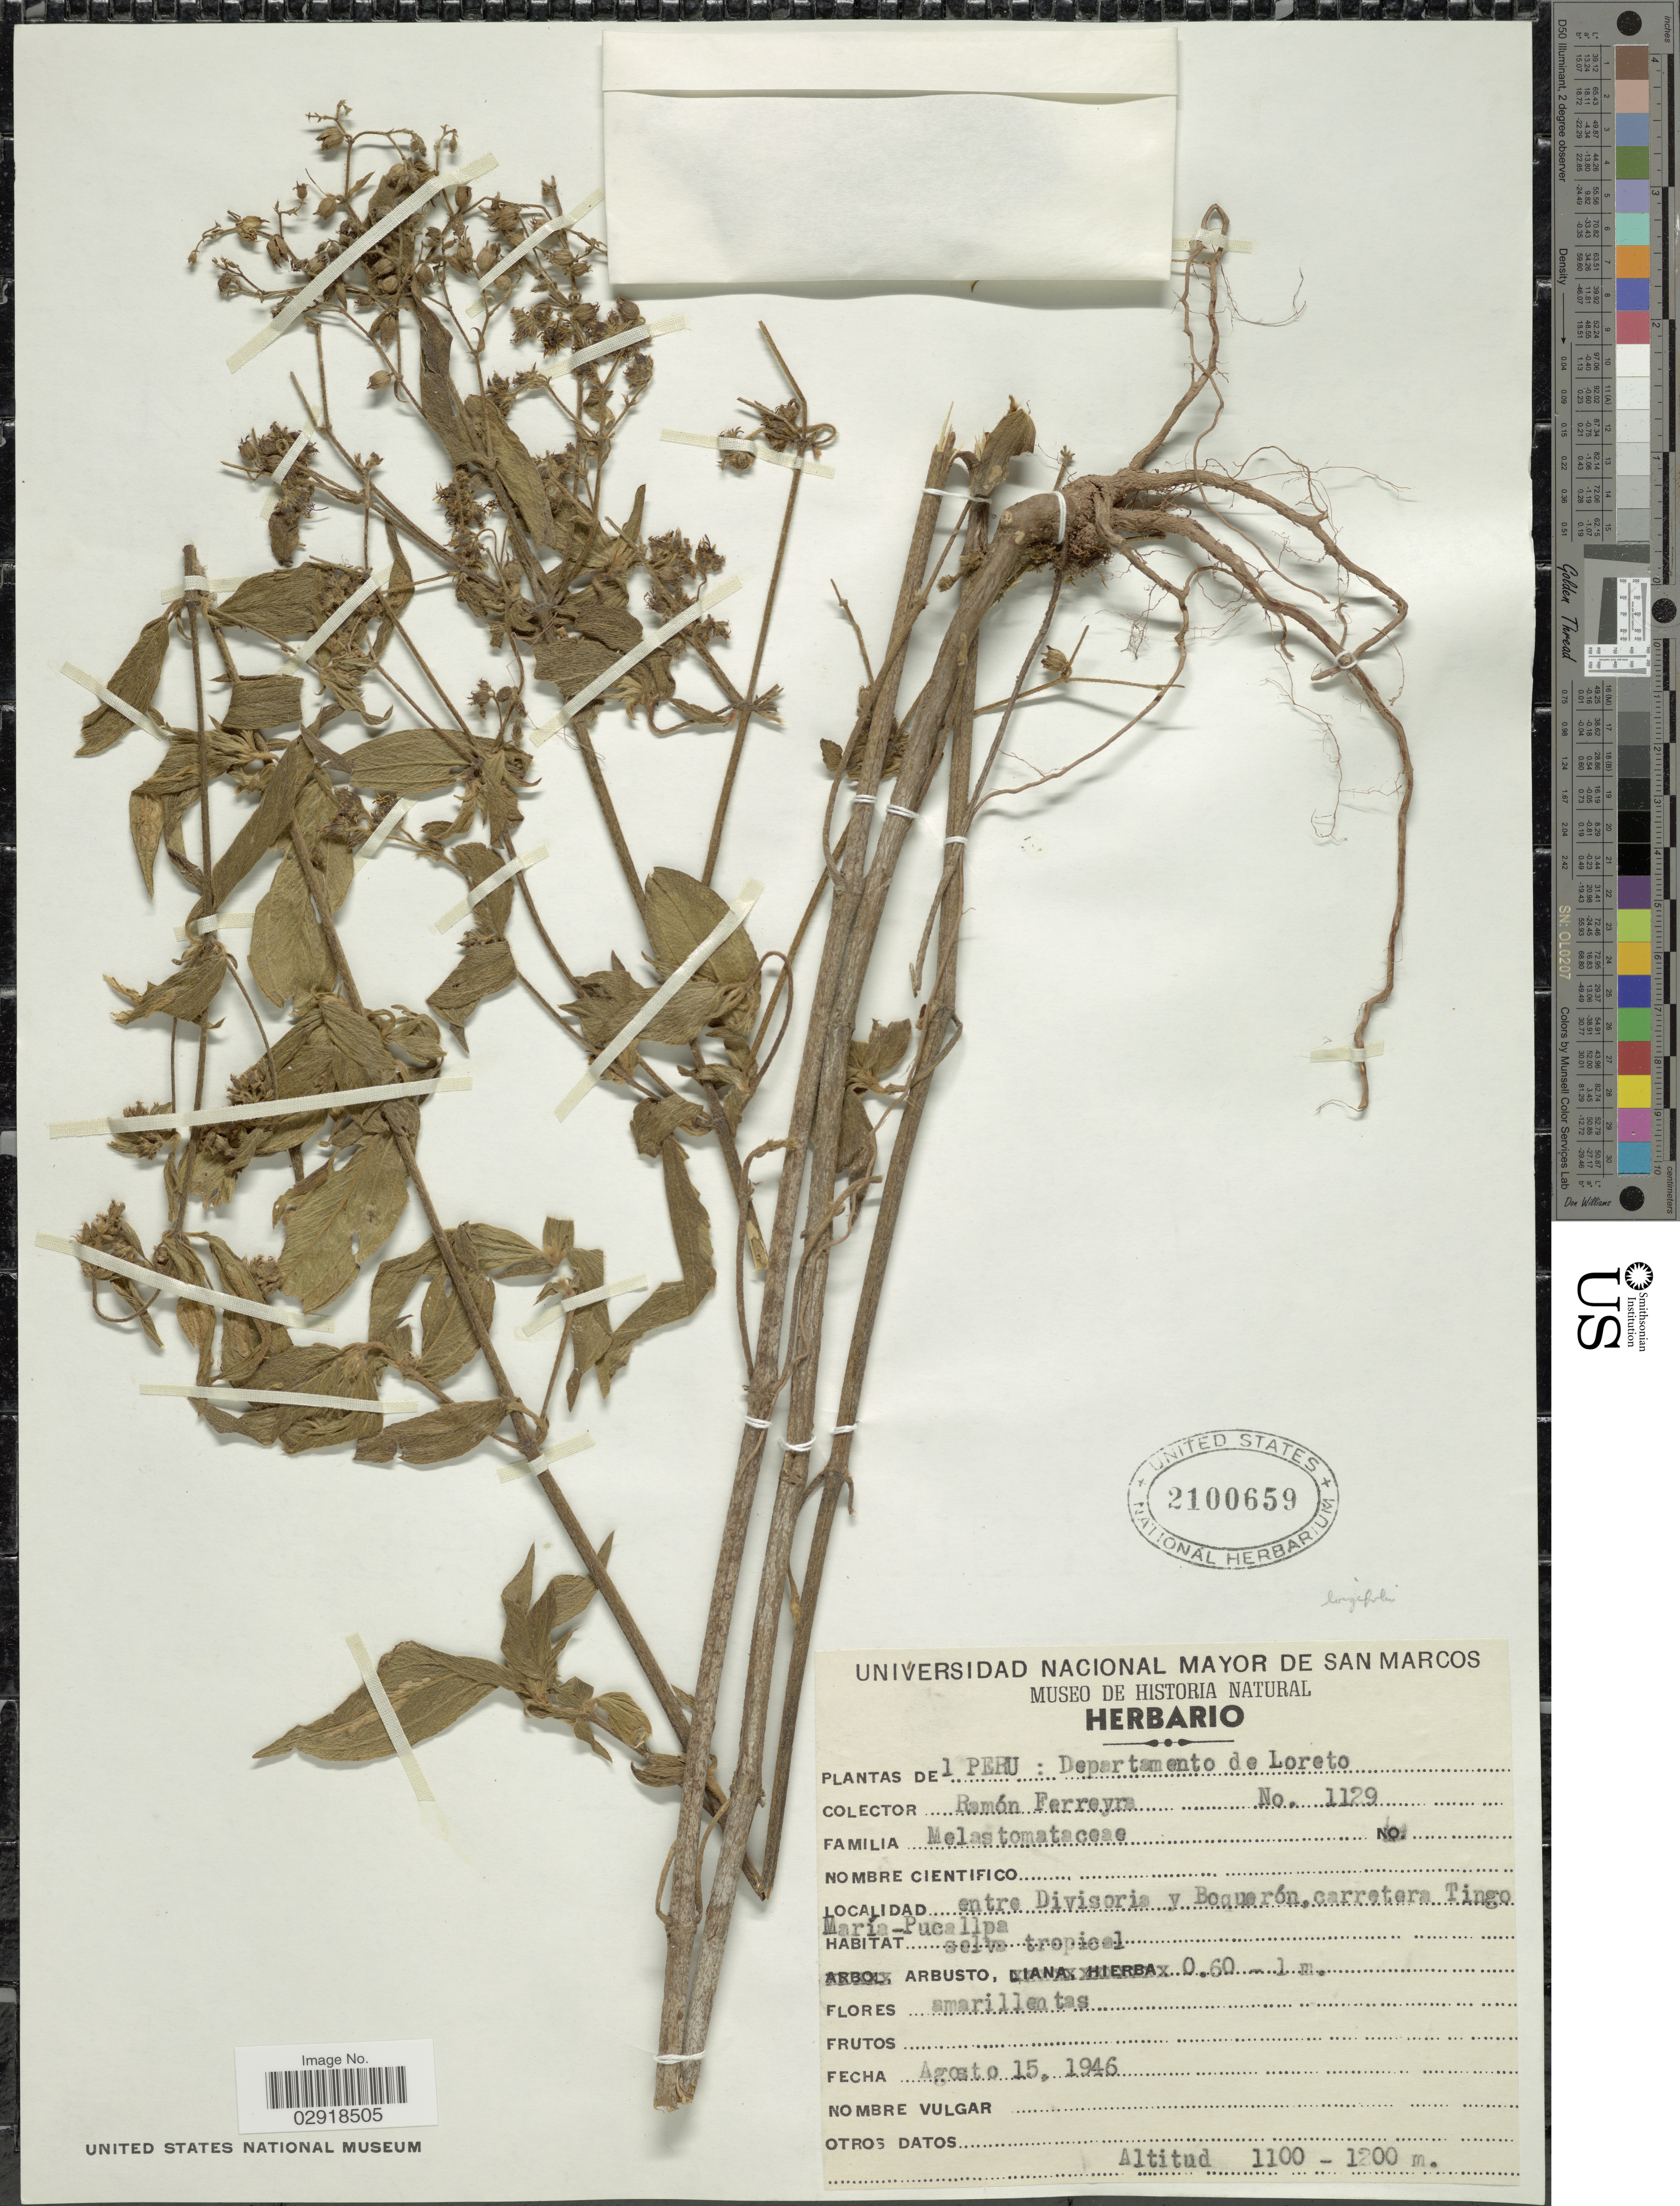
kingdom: Plantae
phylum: Tracheophyta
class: Magnoliopsida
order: Myrtales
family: Melastomataceae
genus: Chaetogastra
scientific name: Chaetogastra sp.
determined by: Strong, Mark T., (BOT), Smithsonian Institution - National Museum of Natural History (UNITED STATES)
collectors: R. A. Ferreyra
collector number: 1129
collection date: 1946-08-15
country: Peru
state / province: Loreto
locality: Departamento de Loreto. Entre Divisoria y Boquerón, carretera Tingo María - Pucallpa.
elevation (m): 1100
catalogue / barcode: US 2100659